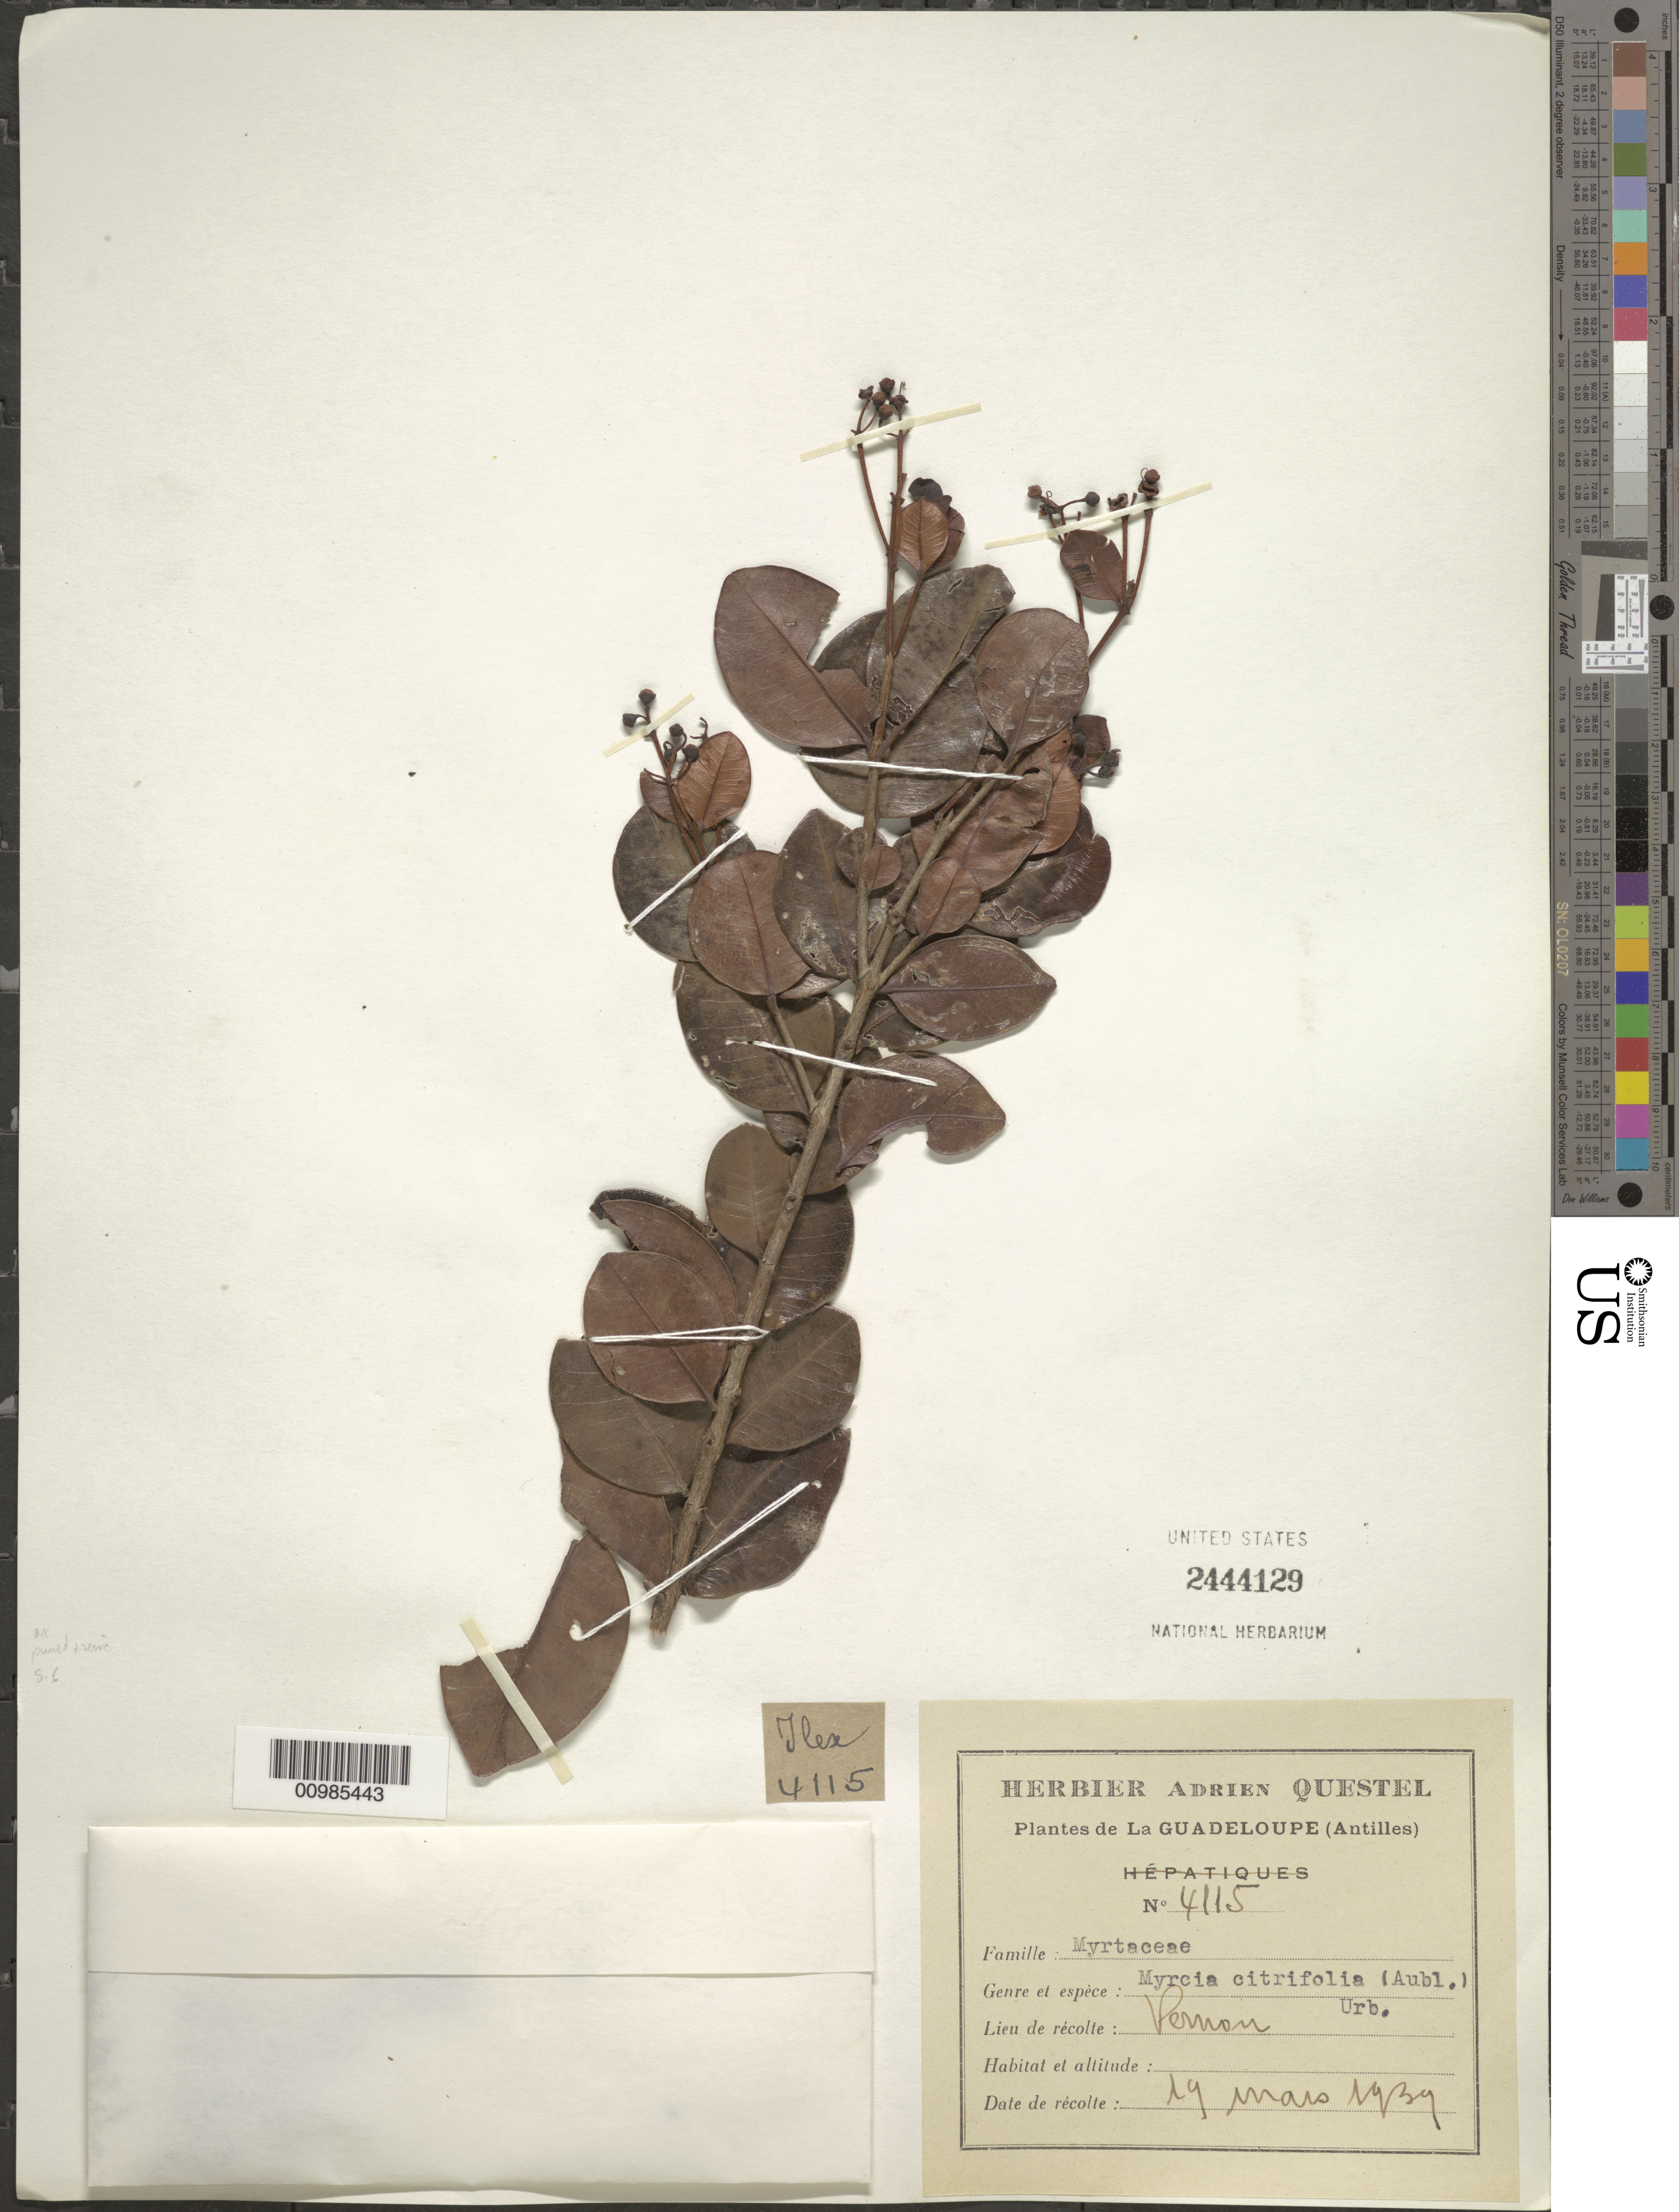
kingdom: Plantae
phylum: Tracheophyta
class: Magnoliopsida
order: Myrtales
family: Myrtaceae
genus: Myrcia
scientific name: Myrcia citrifolia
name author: (Aubl.) Urb.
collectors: A. Questel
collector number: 4115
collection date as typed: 19 Mar 1939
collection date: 1939-03-19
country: Guadeloupe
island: Basse Terre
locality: Vérnon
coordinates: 0 N, 0 E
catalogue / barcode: US 2444129